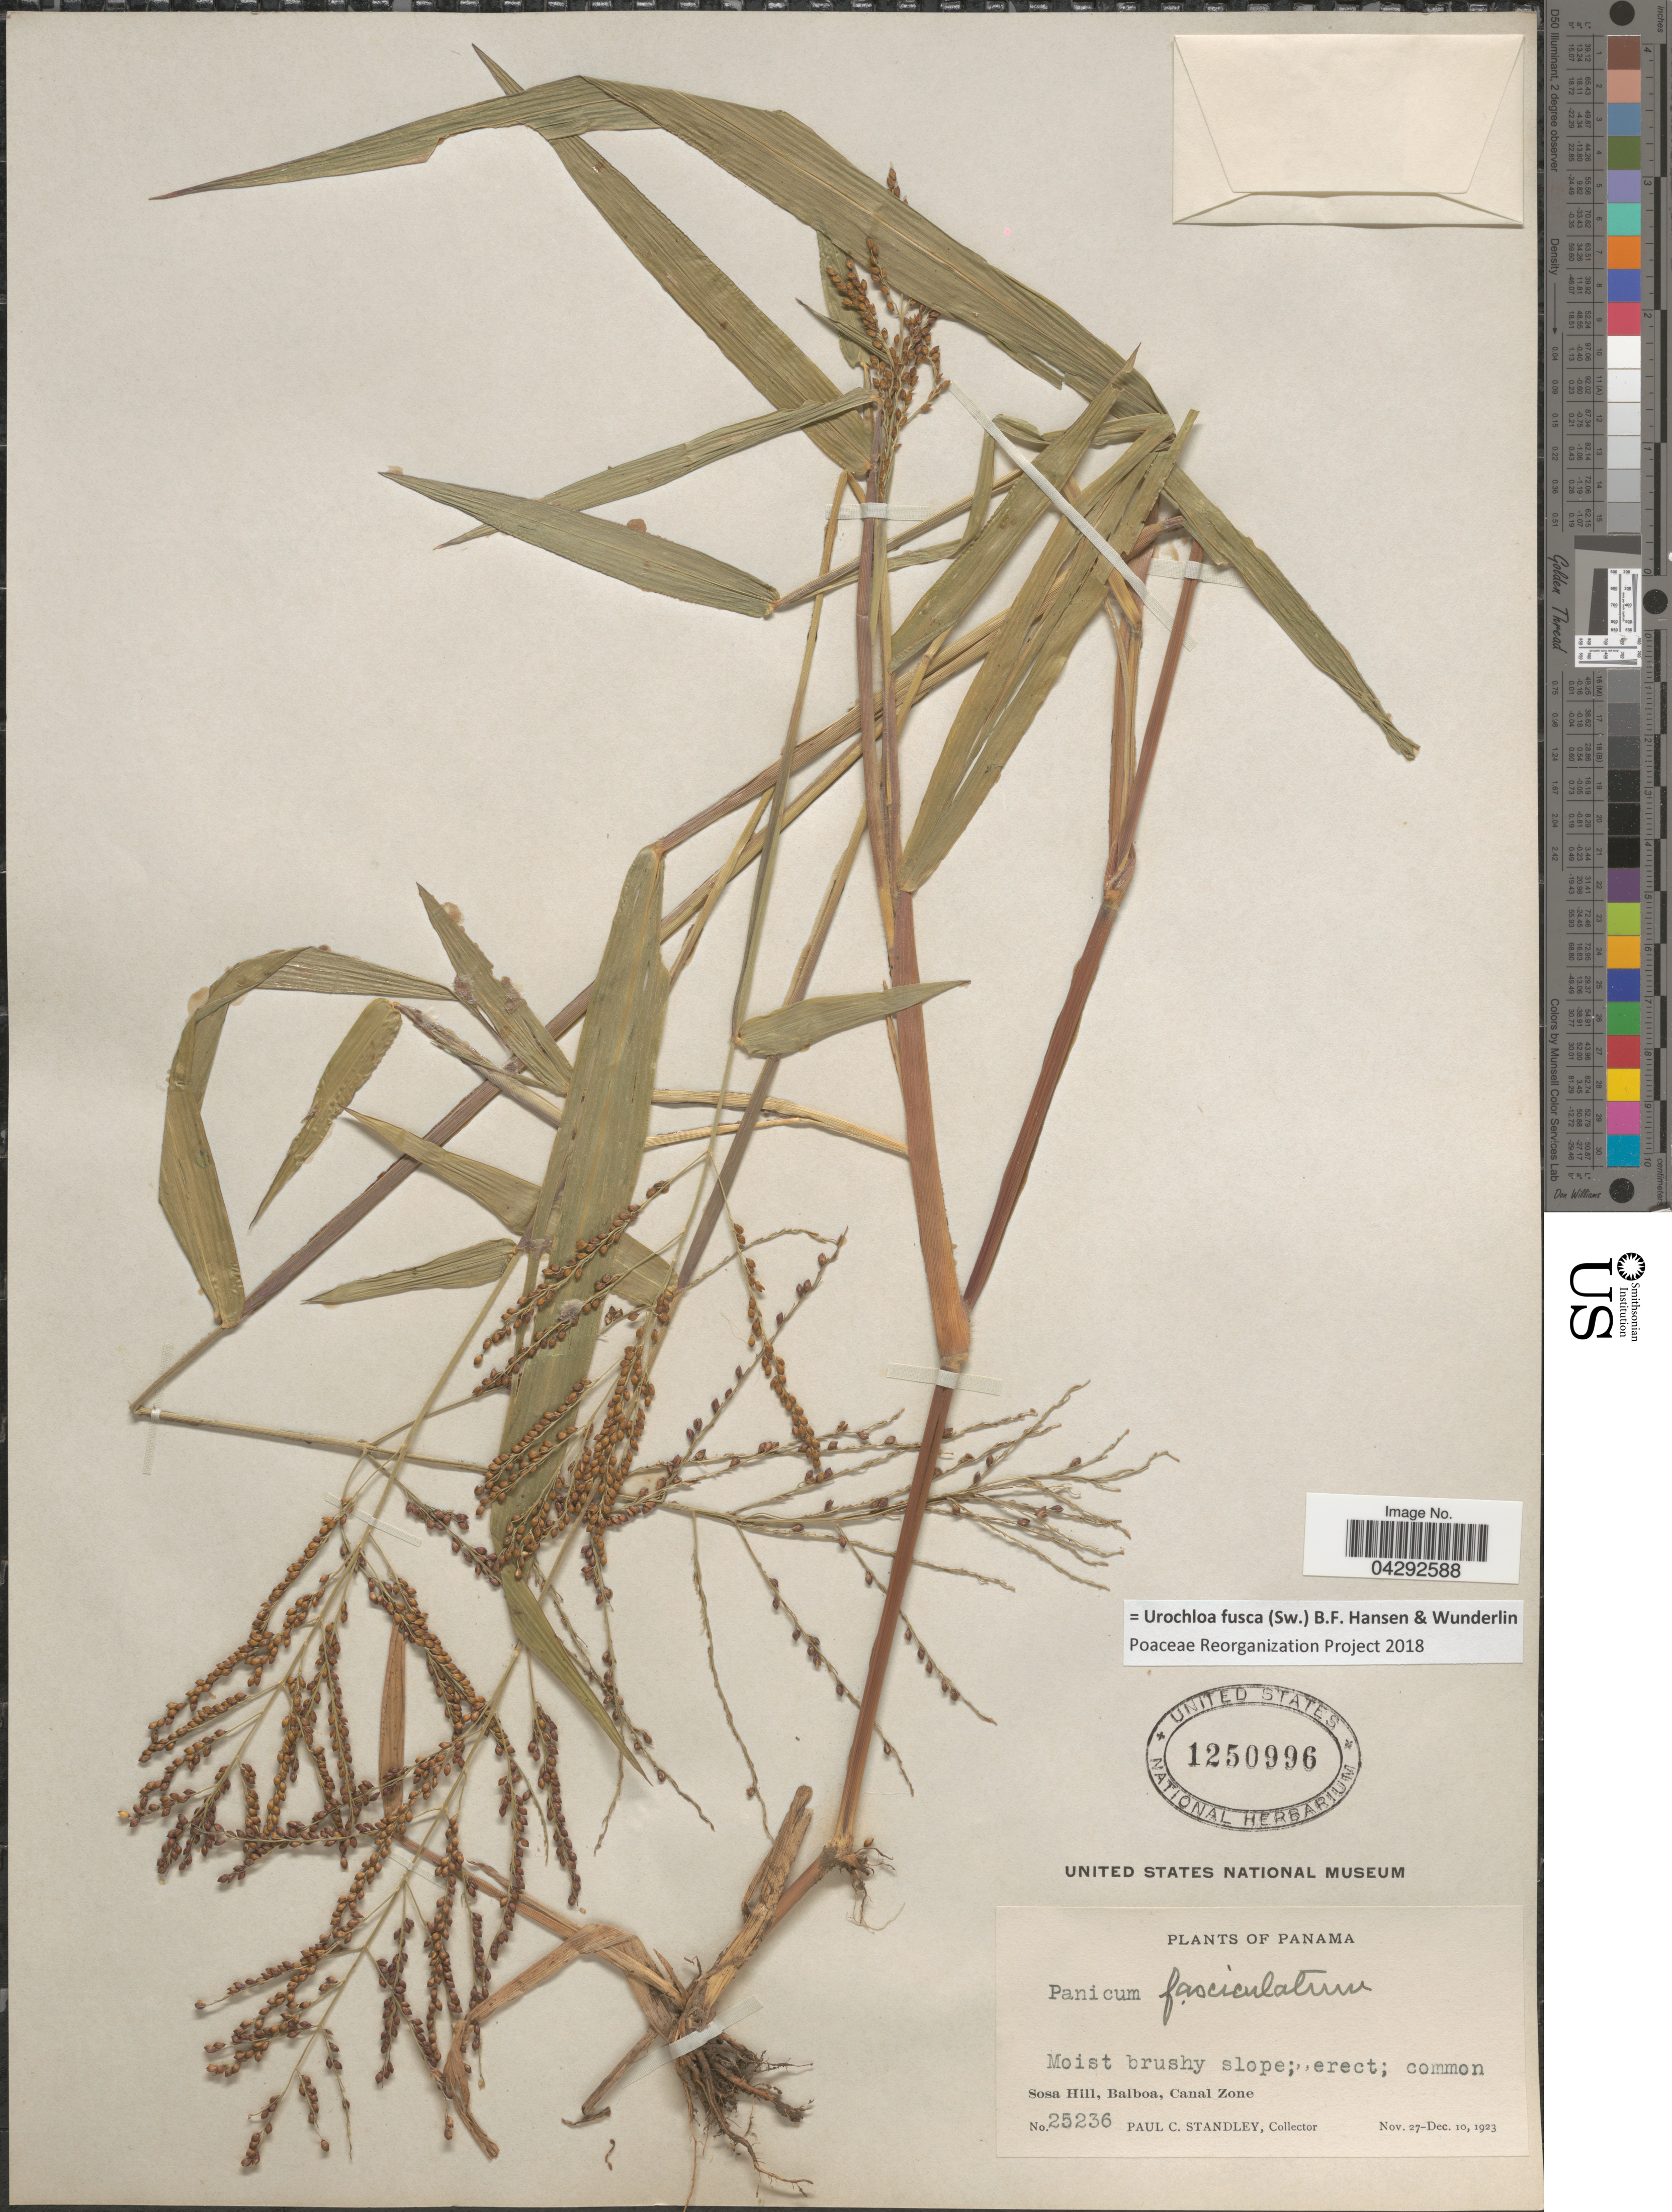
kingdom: Plantae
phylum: Tracheophyta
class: Liliopsida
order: Poales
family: Poaceae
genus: Urochloa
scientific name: Urochloa fusca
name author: (Sw.) B.F. Hansen & Wunderlin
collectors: P. C. Standley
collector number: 25236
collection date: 1923-11-27/1923-12-10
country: Panama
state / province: Colón / Panamá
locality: Moist brushy slope. Sosa Hill, Balboa, Canal Zone.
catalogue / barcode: US 1250996